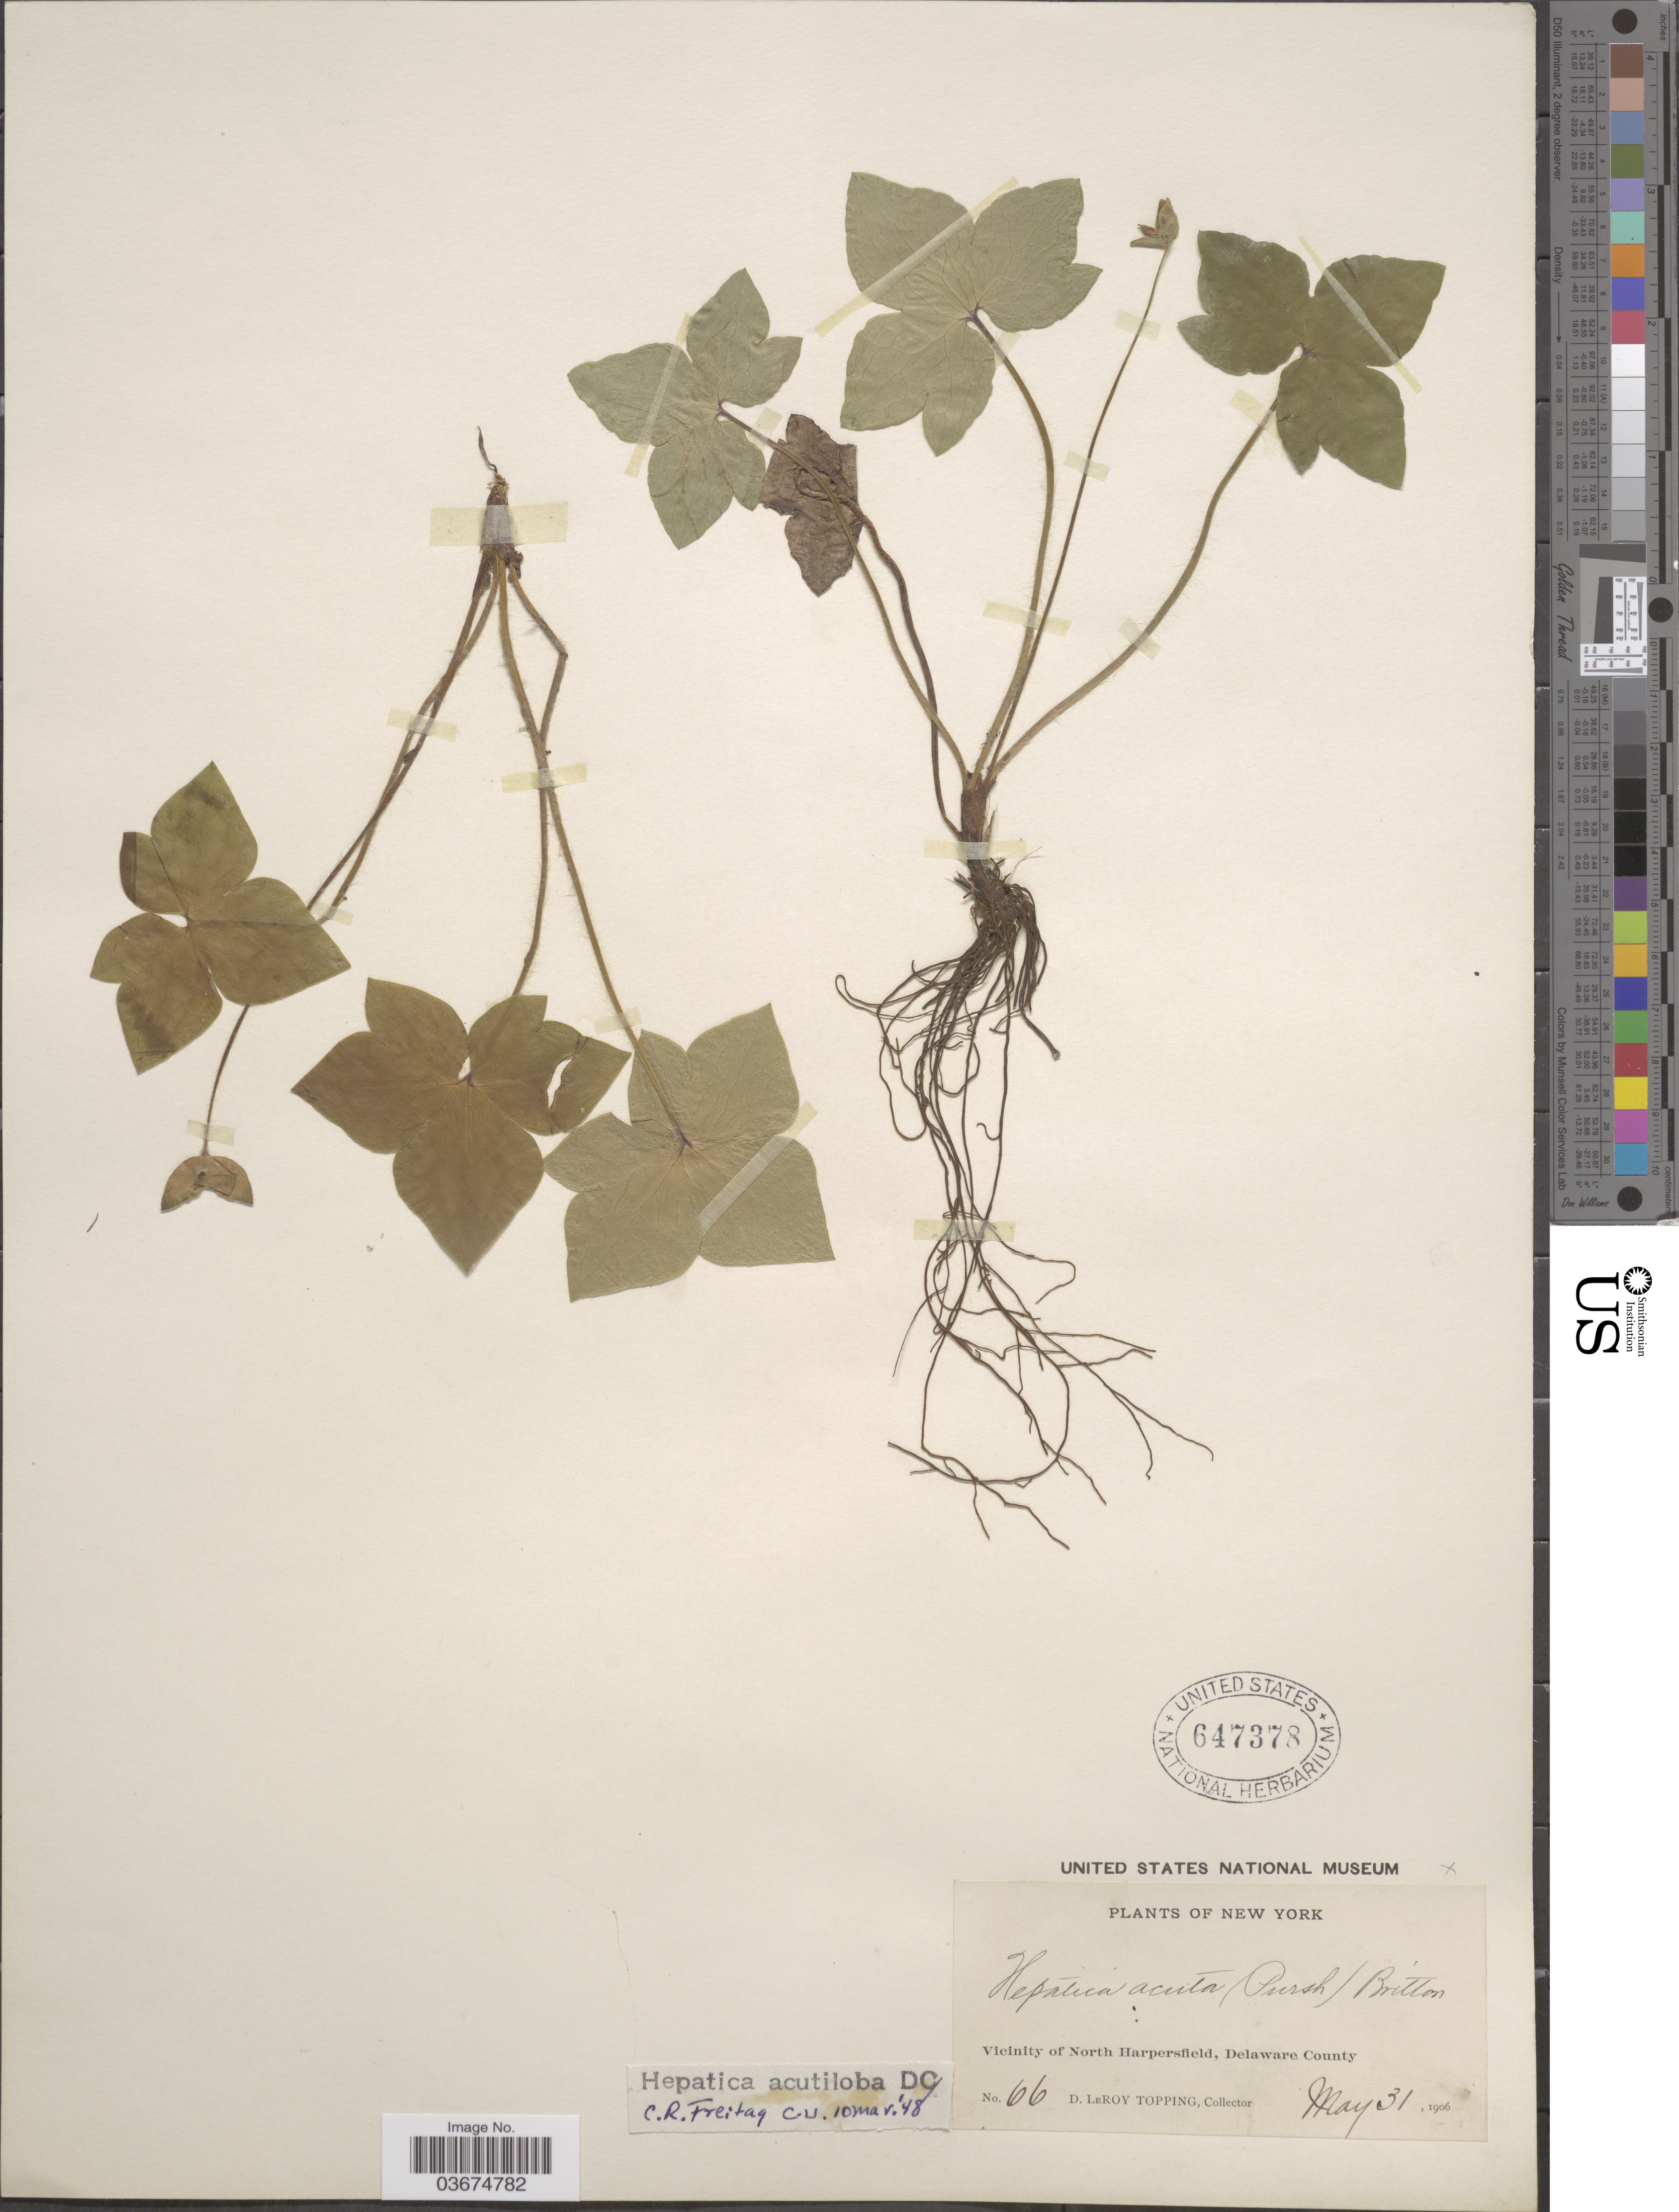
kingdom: Plantae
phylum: Tracheophyta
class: Magnoliopsida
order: Ranunculales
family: Ranunculaceae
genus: Hepatica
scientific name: Hepatica acutiloba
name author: DC.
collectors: D. L. Topping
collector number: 66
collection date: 1906-05-31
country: United States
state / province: New York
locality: Vicinity of North Harpersfield, Delaware County.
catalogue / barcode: US 647378